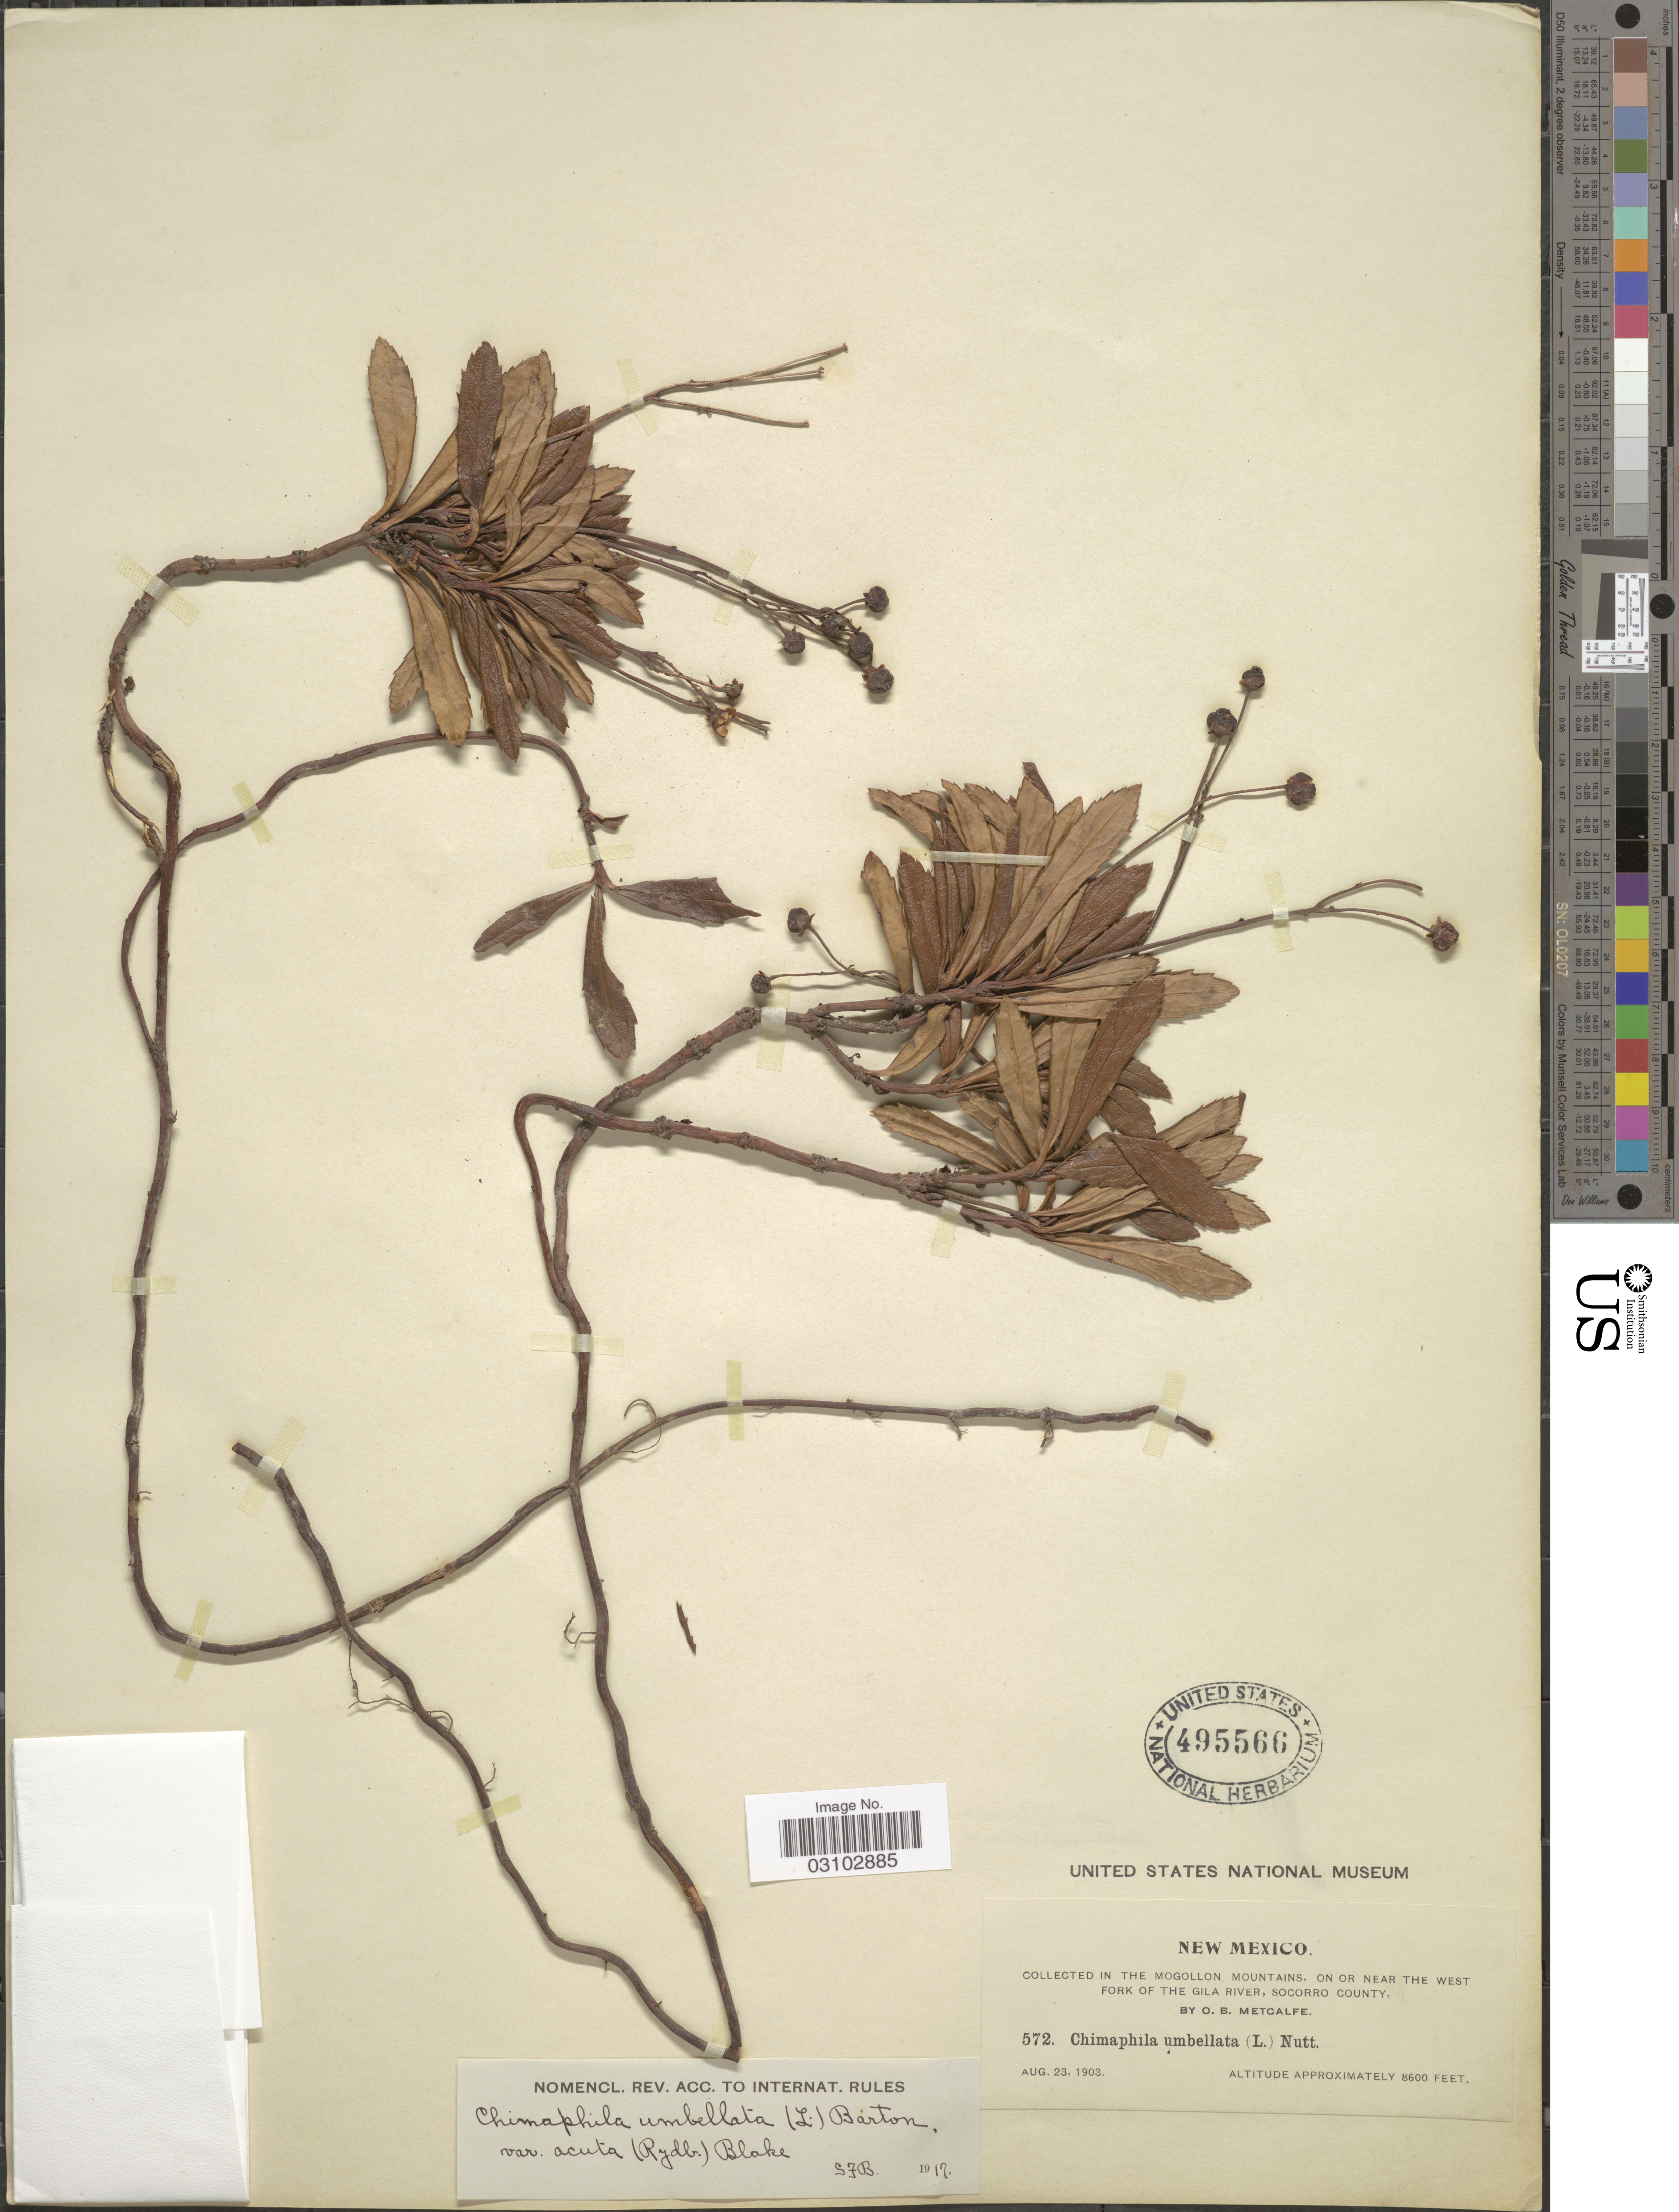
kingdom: Plantae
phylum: Tracheophyta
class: Magnoliopsida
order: Ericales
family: Ericaceae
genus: Chimaphila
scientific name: Chimaphila umbellata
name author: (L.) W.P.C. Barton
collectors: O. B. Metcalfe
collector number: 572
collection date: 1903-08-23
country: United States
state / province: New Mexico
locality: In the Mogollon Mountains, on or near the West Fork of the Gila River, Socorro County.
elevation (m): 2621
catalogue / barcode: US 495566